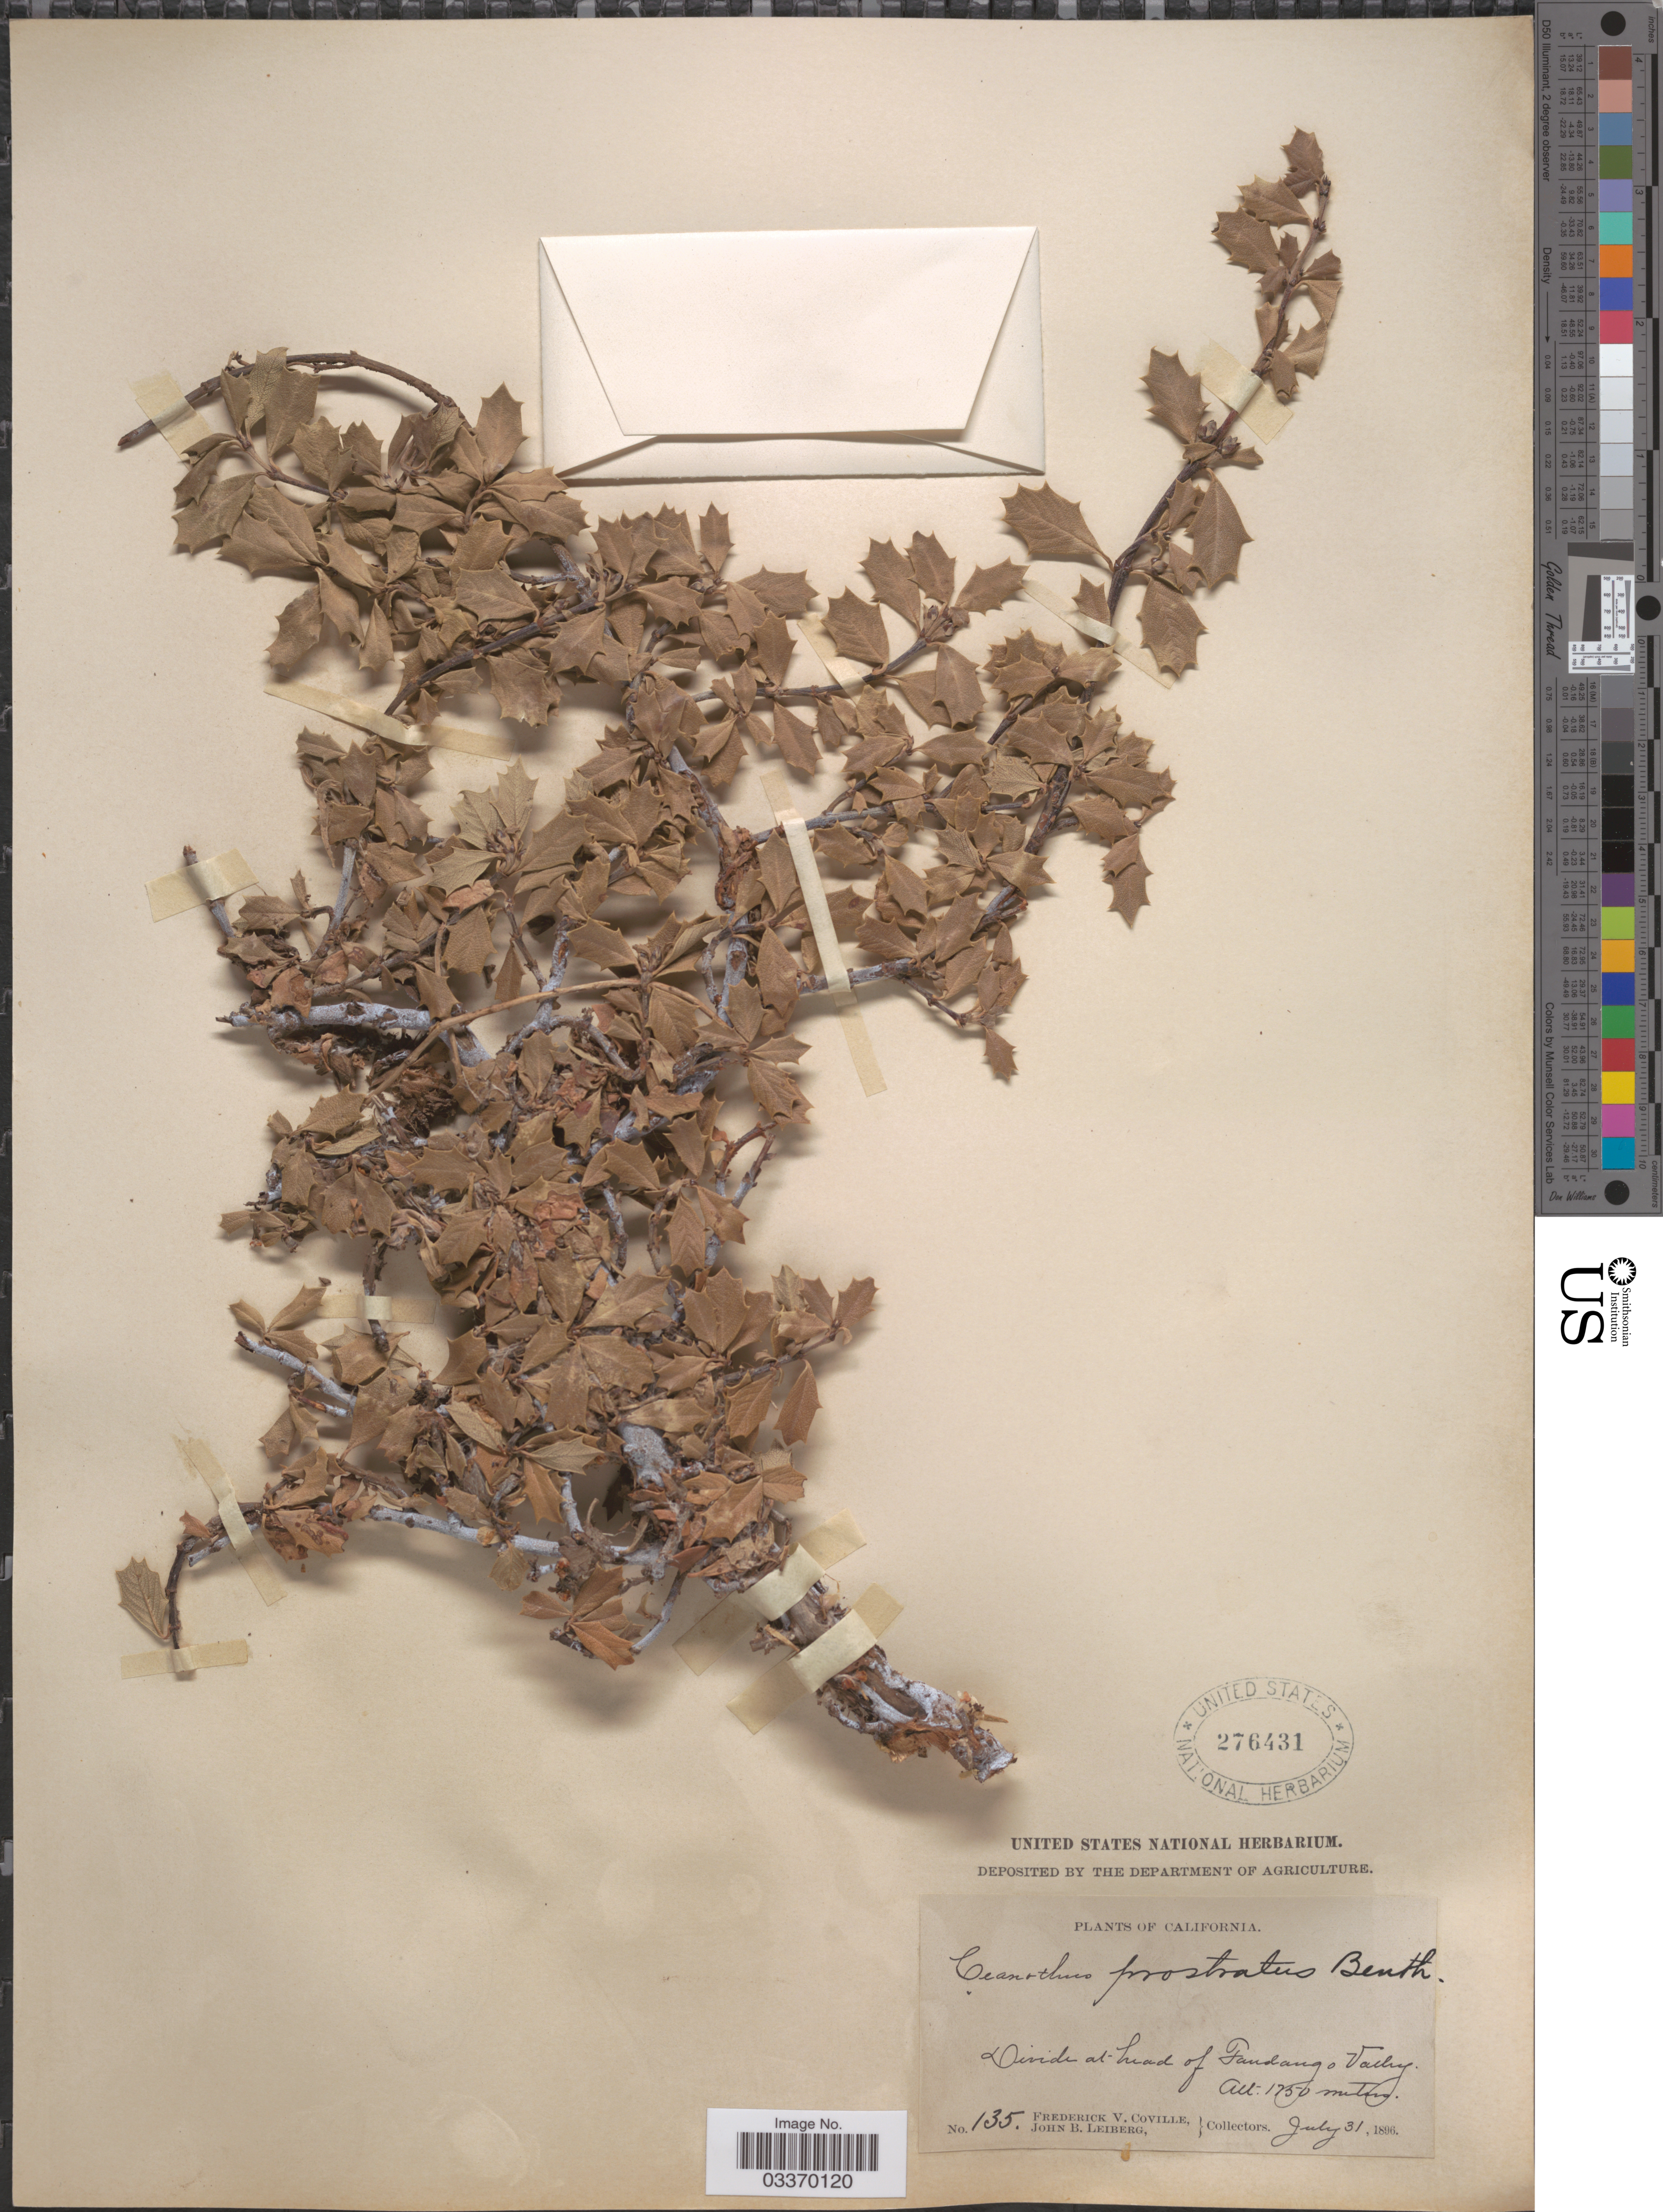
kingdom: Plantae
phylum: Tracheophyta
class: Magnoliopsida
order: Rosales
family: Rhamnaceae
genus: Ceanothus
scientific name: Ceanothus prostratus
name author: Benth.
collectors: F. V. Coville & J. B. Leiberg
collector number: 135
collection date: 1896-07-31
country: United States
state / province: California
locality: Divide at head of Fandango Valley.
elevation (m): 1750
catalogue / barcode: US 276431